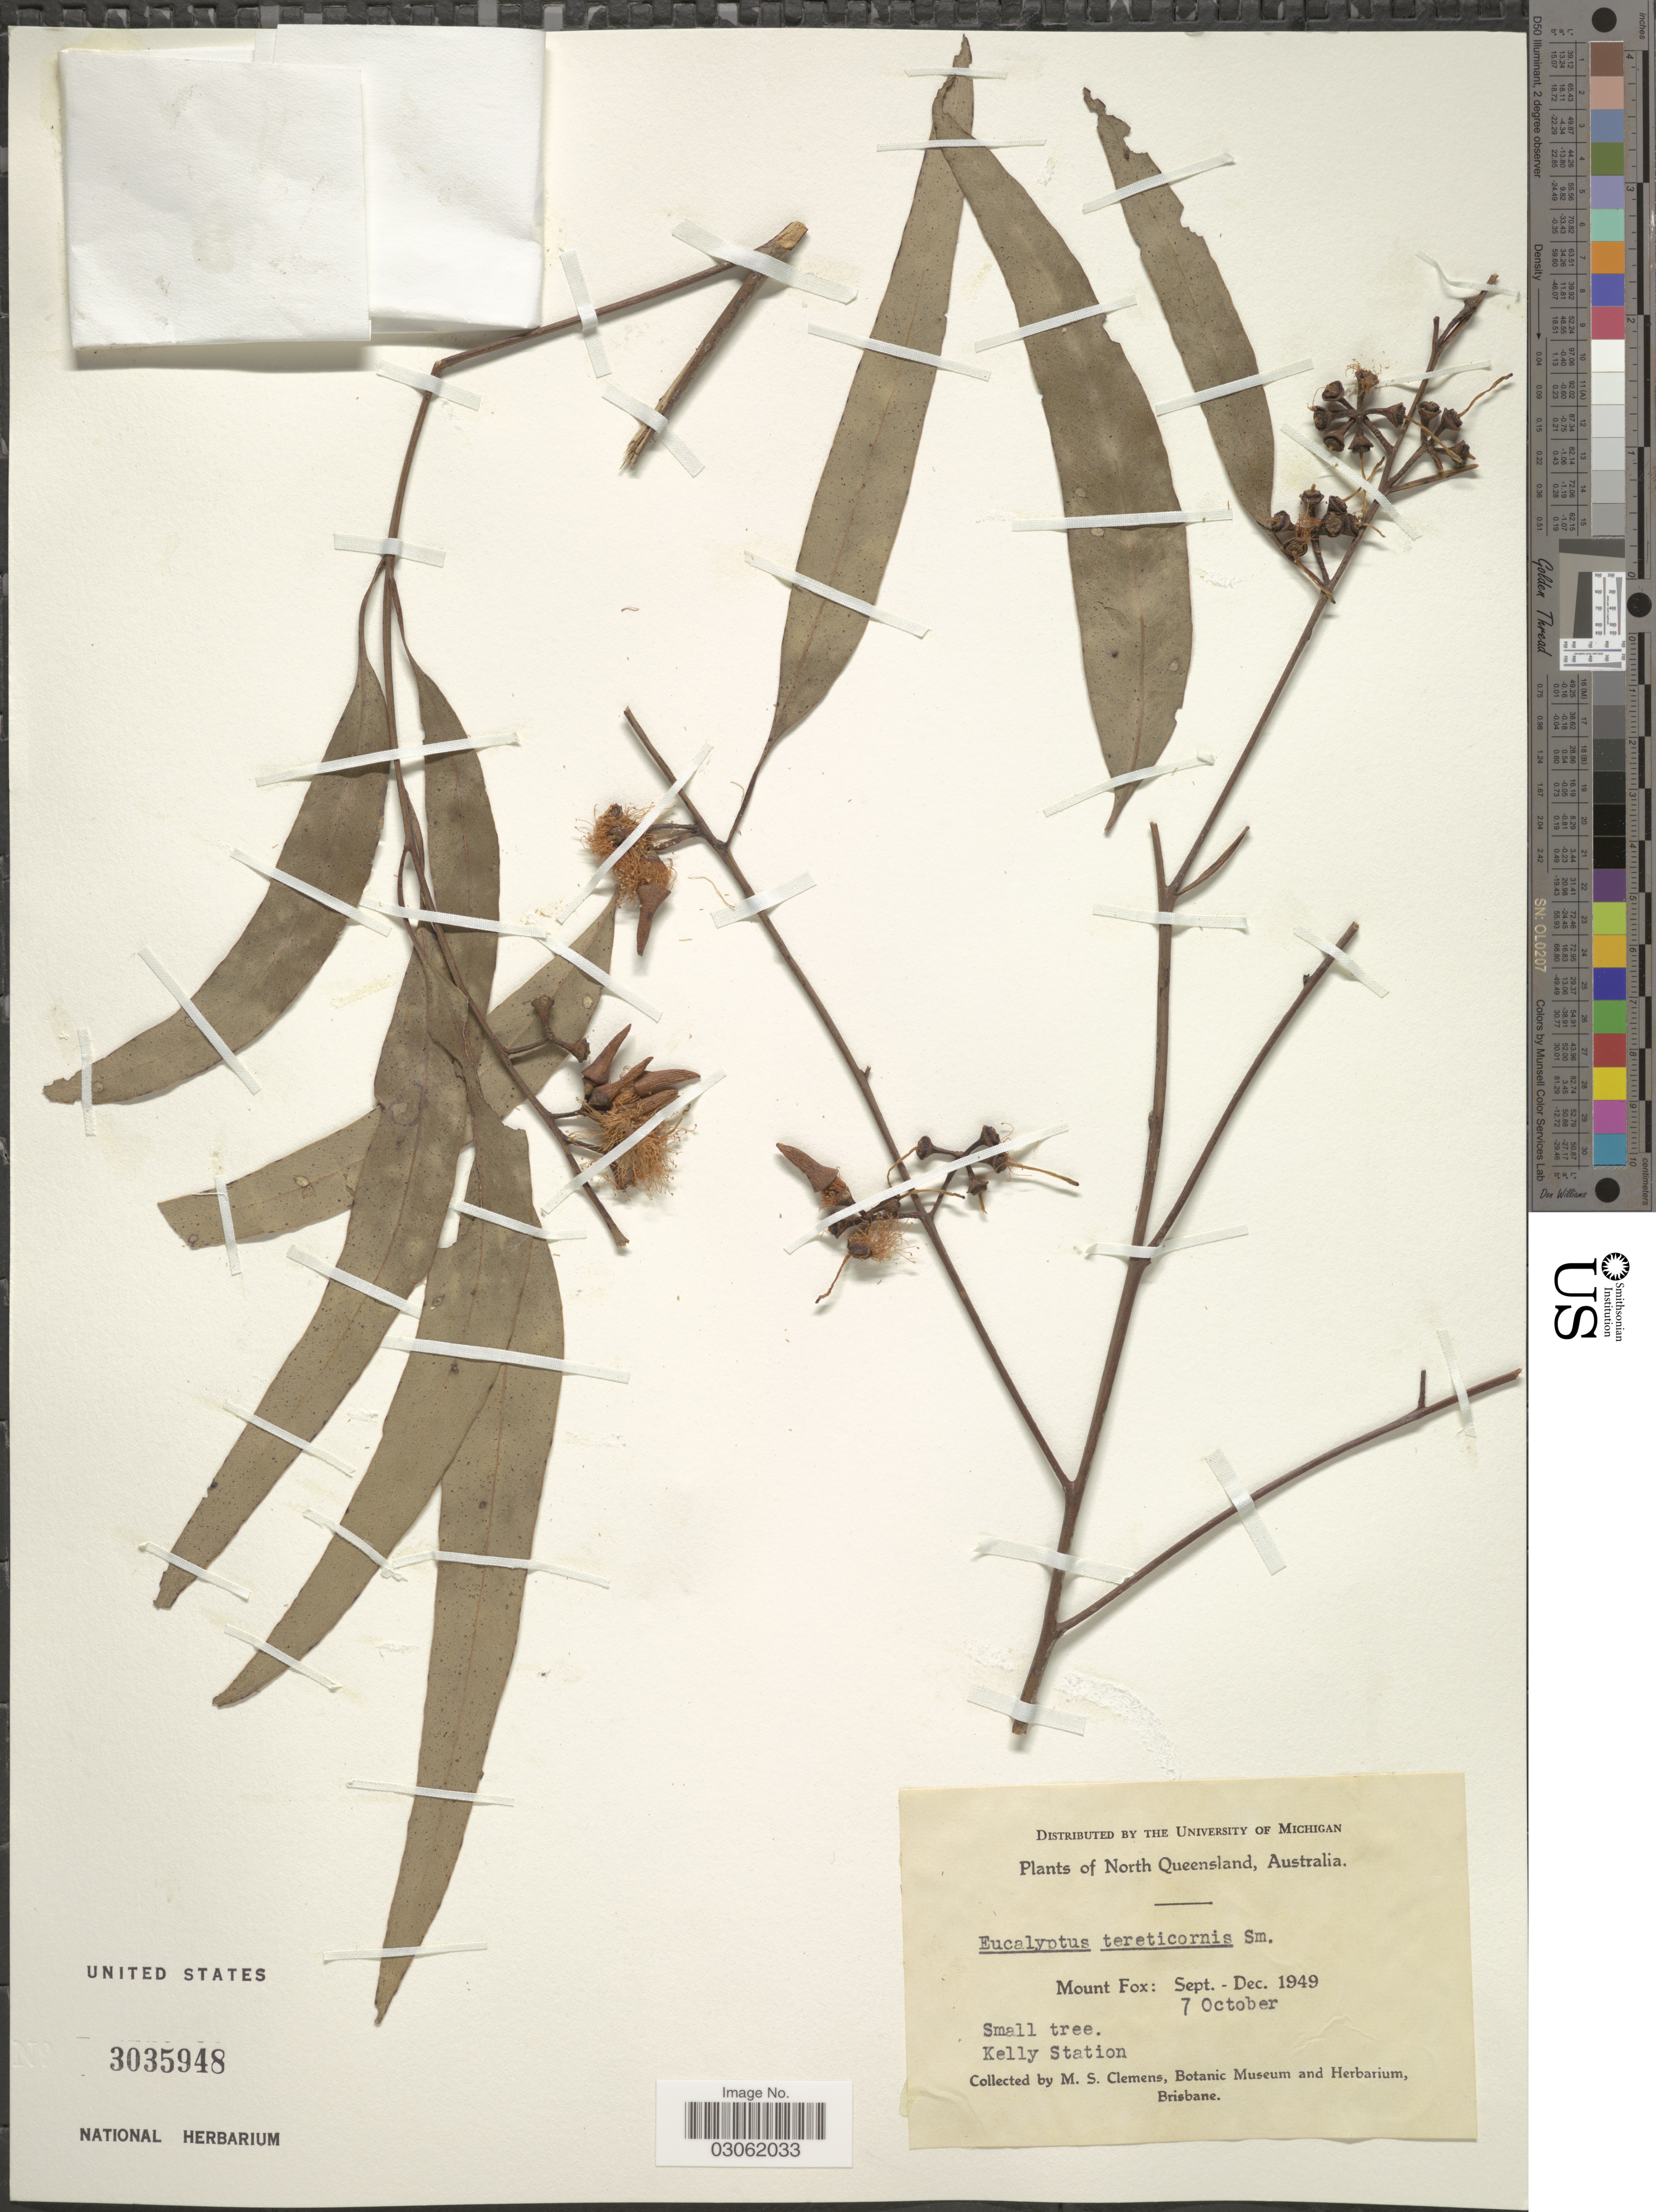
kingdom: Plantae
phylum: Tracheophyta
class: Magnoliopsida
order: Myrtales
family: Myrtaceae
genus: Eucalyptus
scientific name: Eucalyptus tereticornis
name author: Sm.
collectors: M. S. Clemens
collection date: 1949-10-07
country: Australia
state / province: Queensland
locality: North Queensland. Mount Fox. Kelly Station.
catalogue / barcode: US 3035948